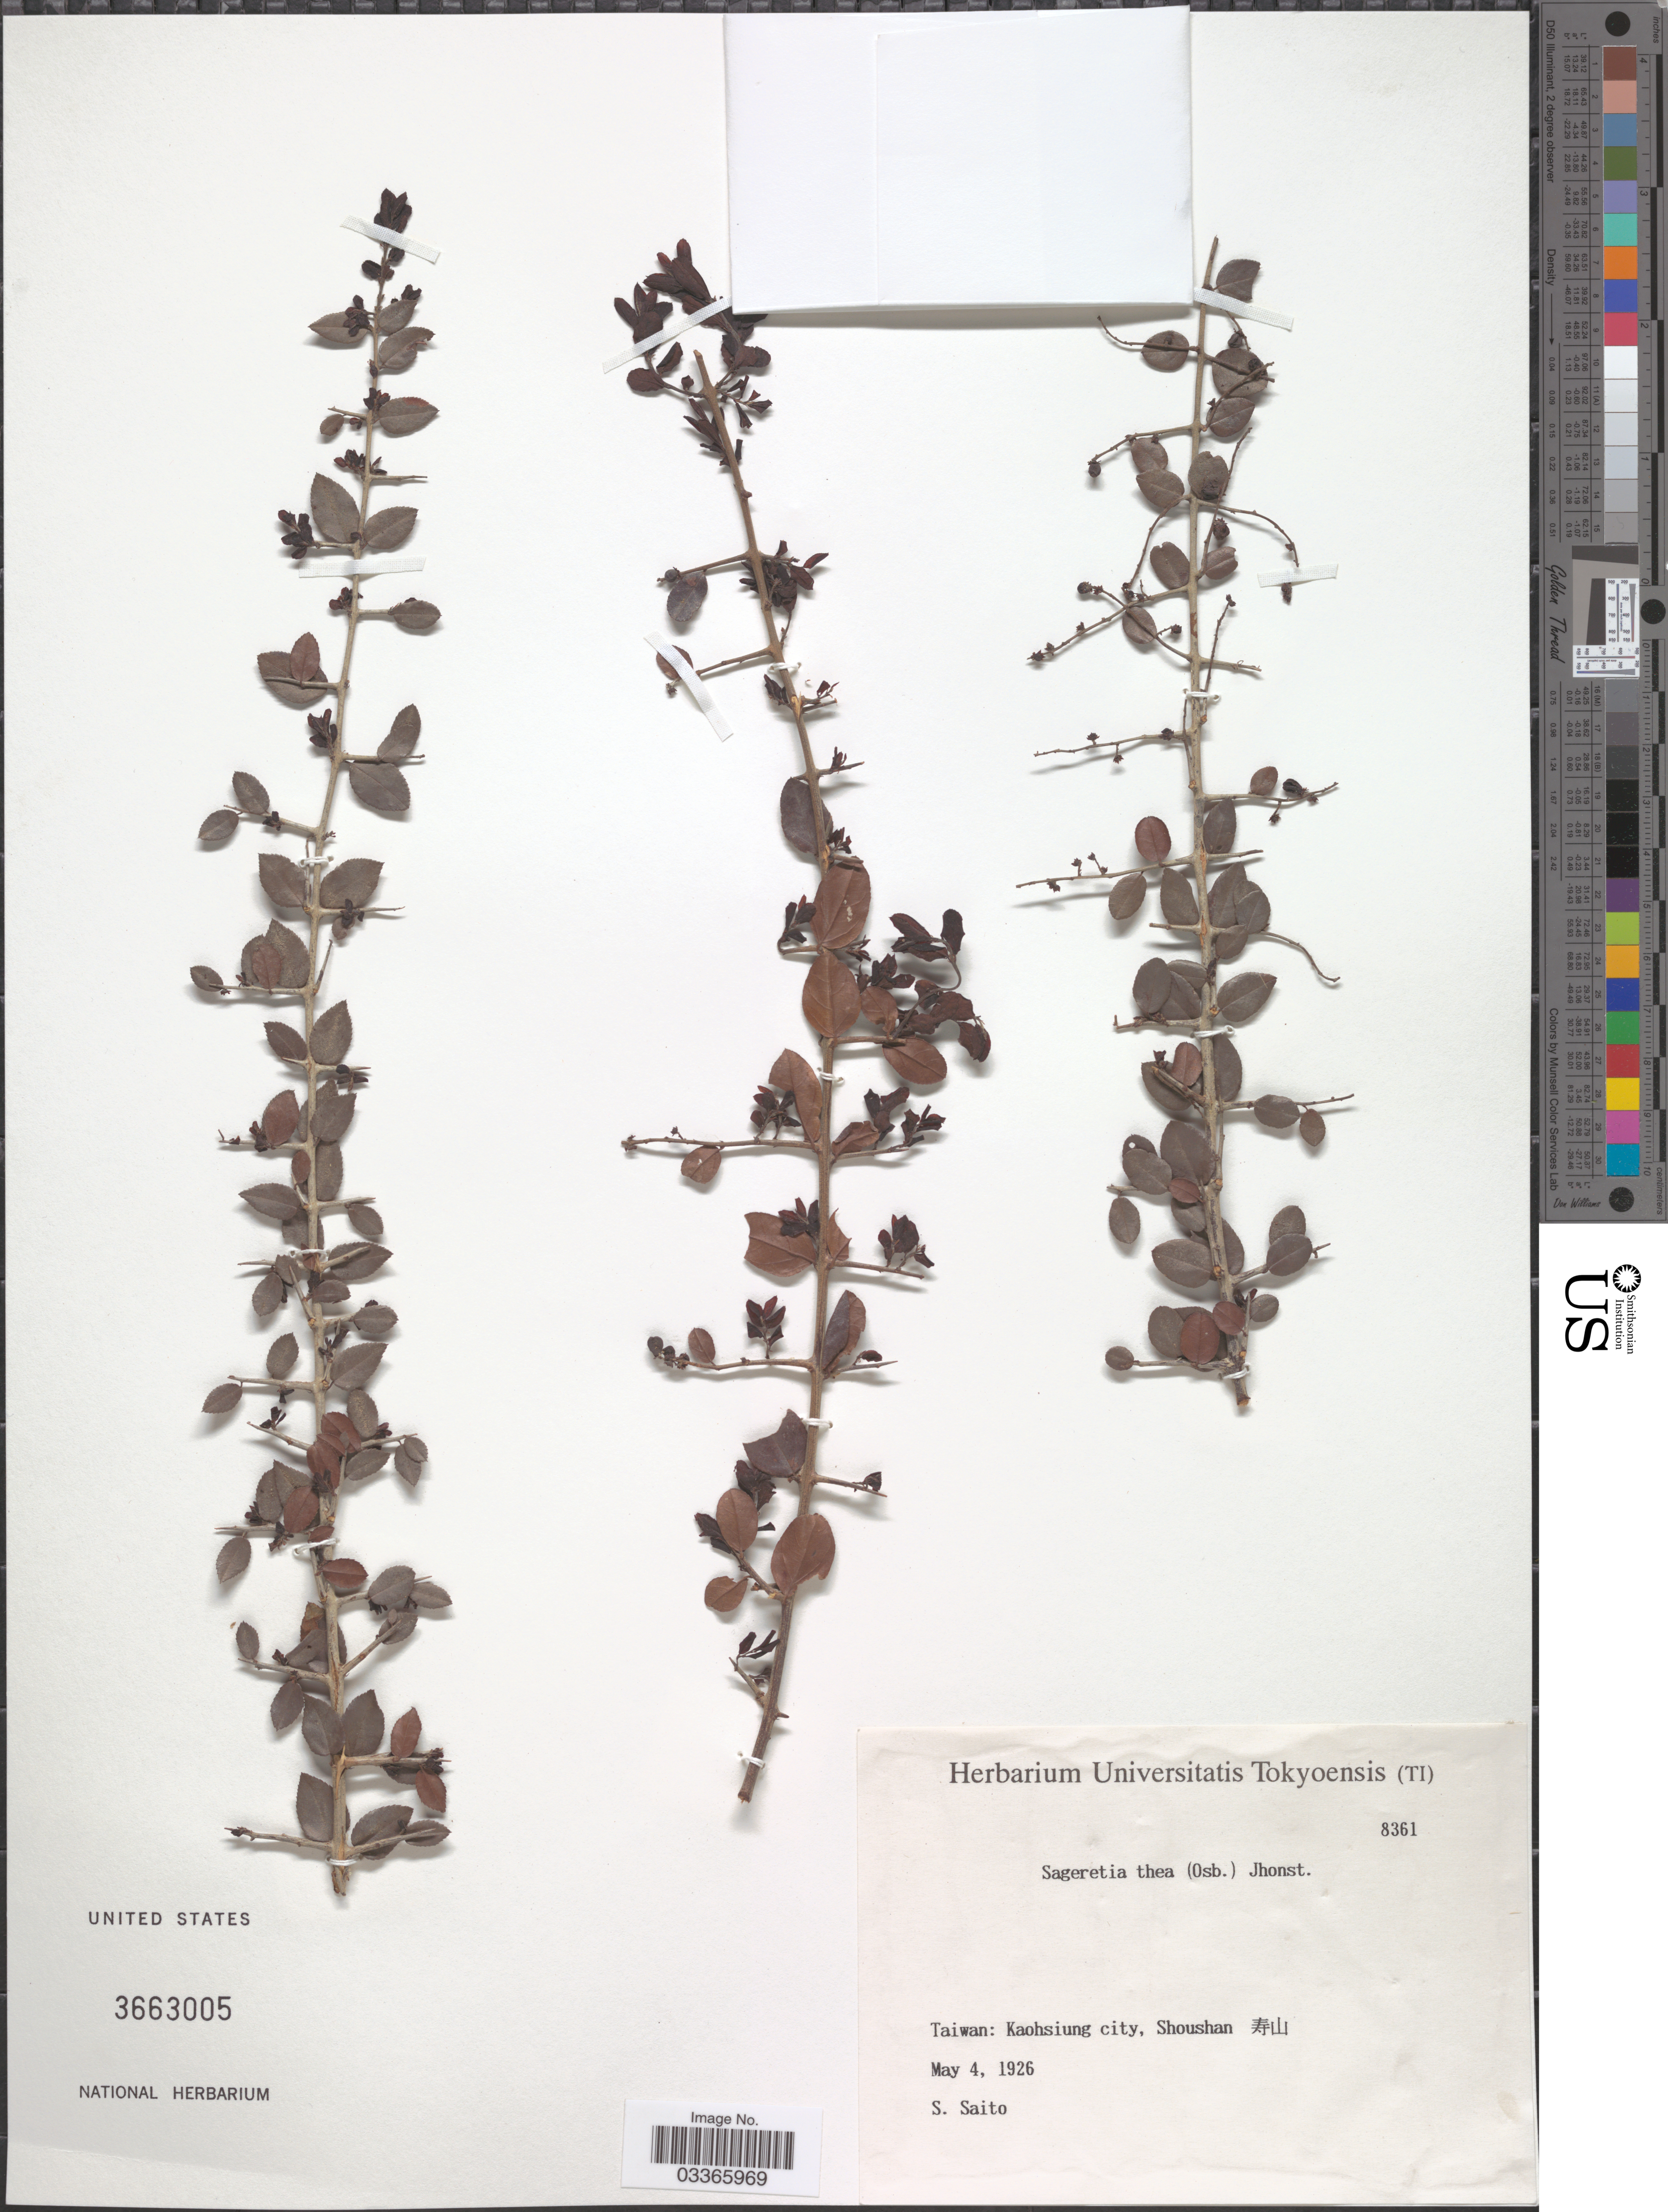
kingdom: Plantae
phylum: Tracheophyta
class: Magnoliopsida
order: Rosales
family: Rhamnaceae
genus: Sageretia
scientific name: Sageretia thea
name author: (Osbeck) M.C. Johnst.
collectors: S. Saito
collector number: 8361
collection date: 1926-05-04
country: Taiwan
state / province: Kaohsiung City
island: Taiwan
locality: Shoushan X.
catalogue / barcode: US 3663005